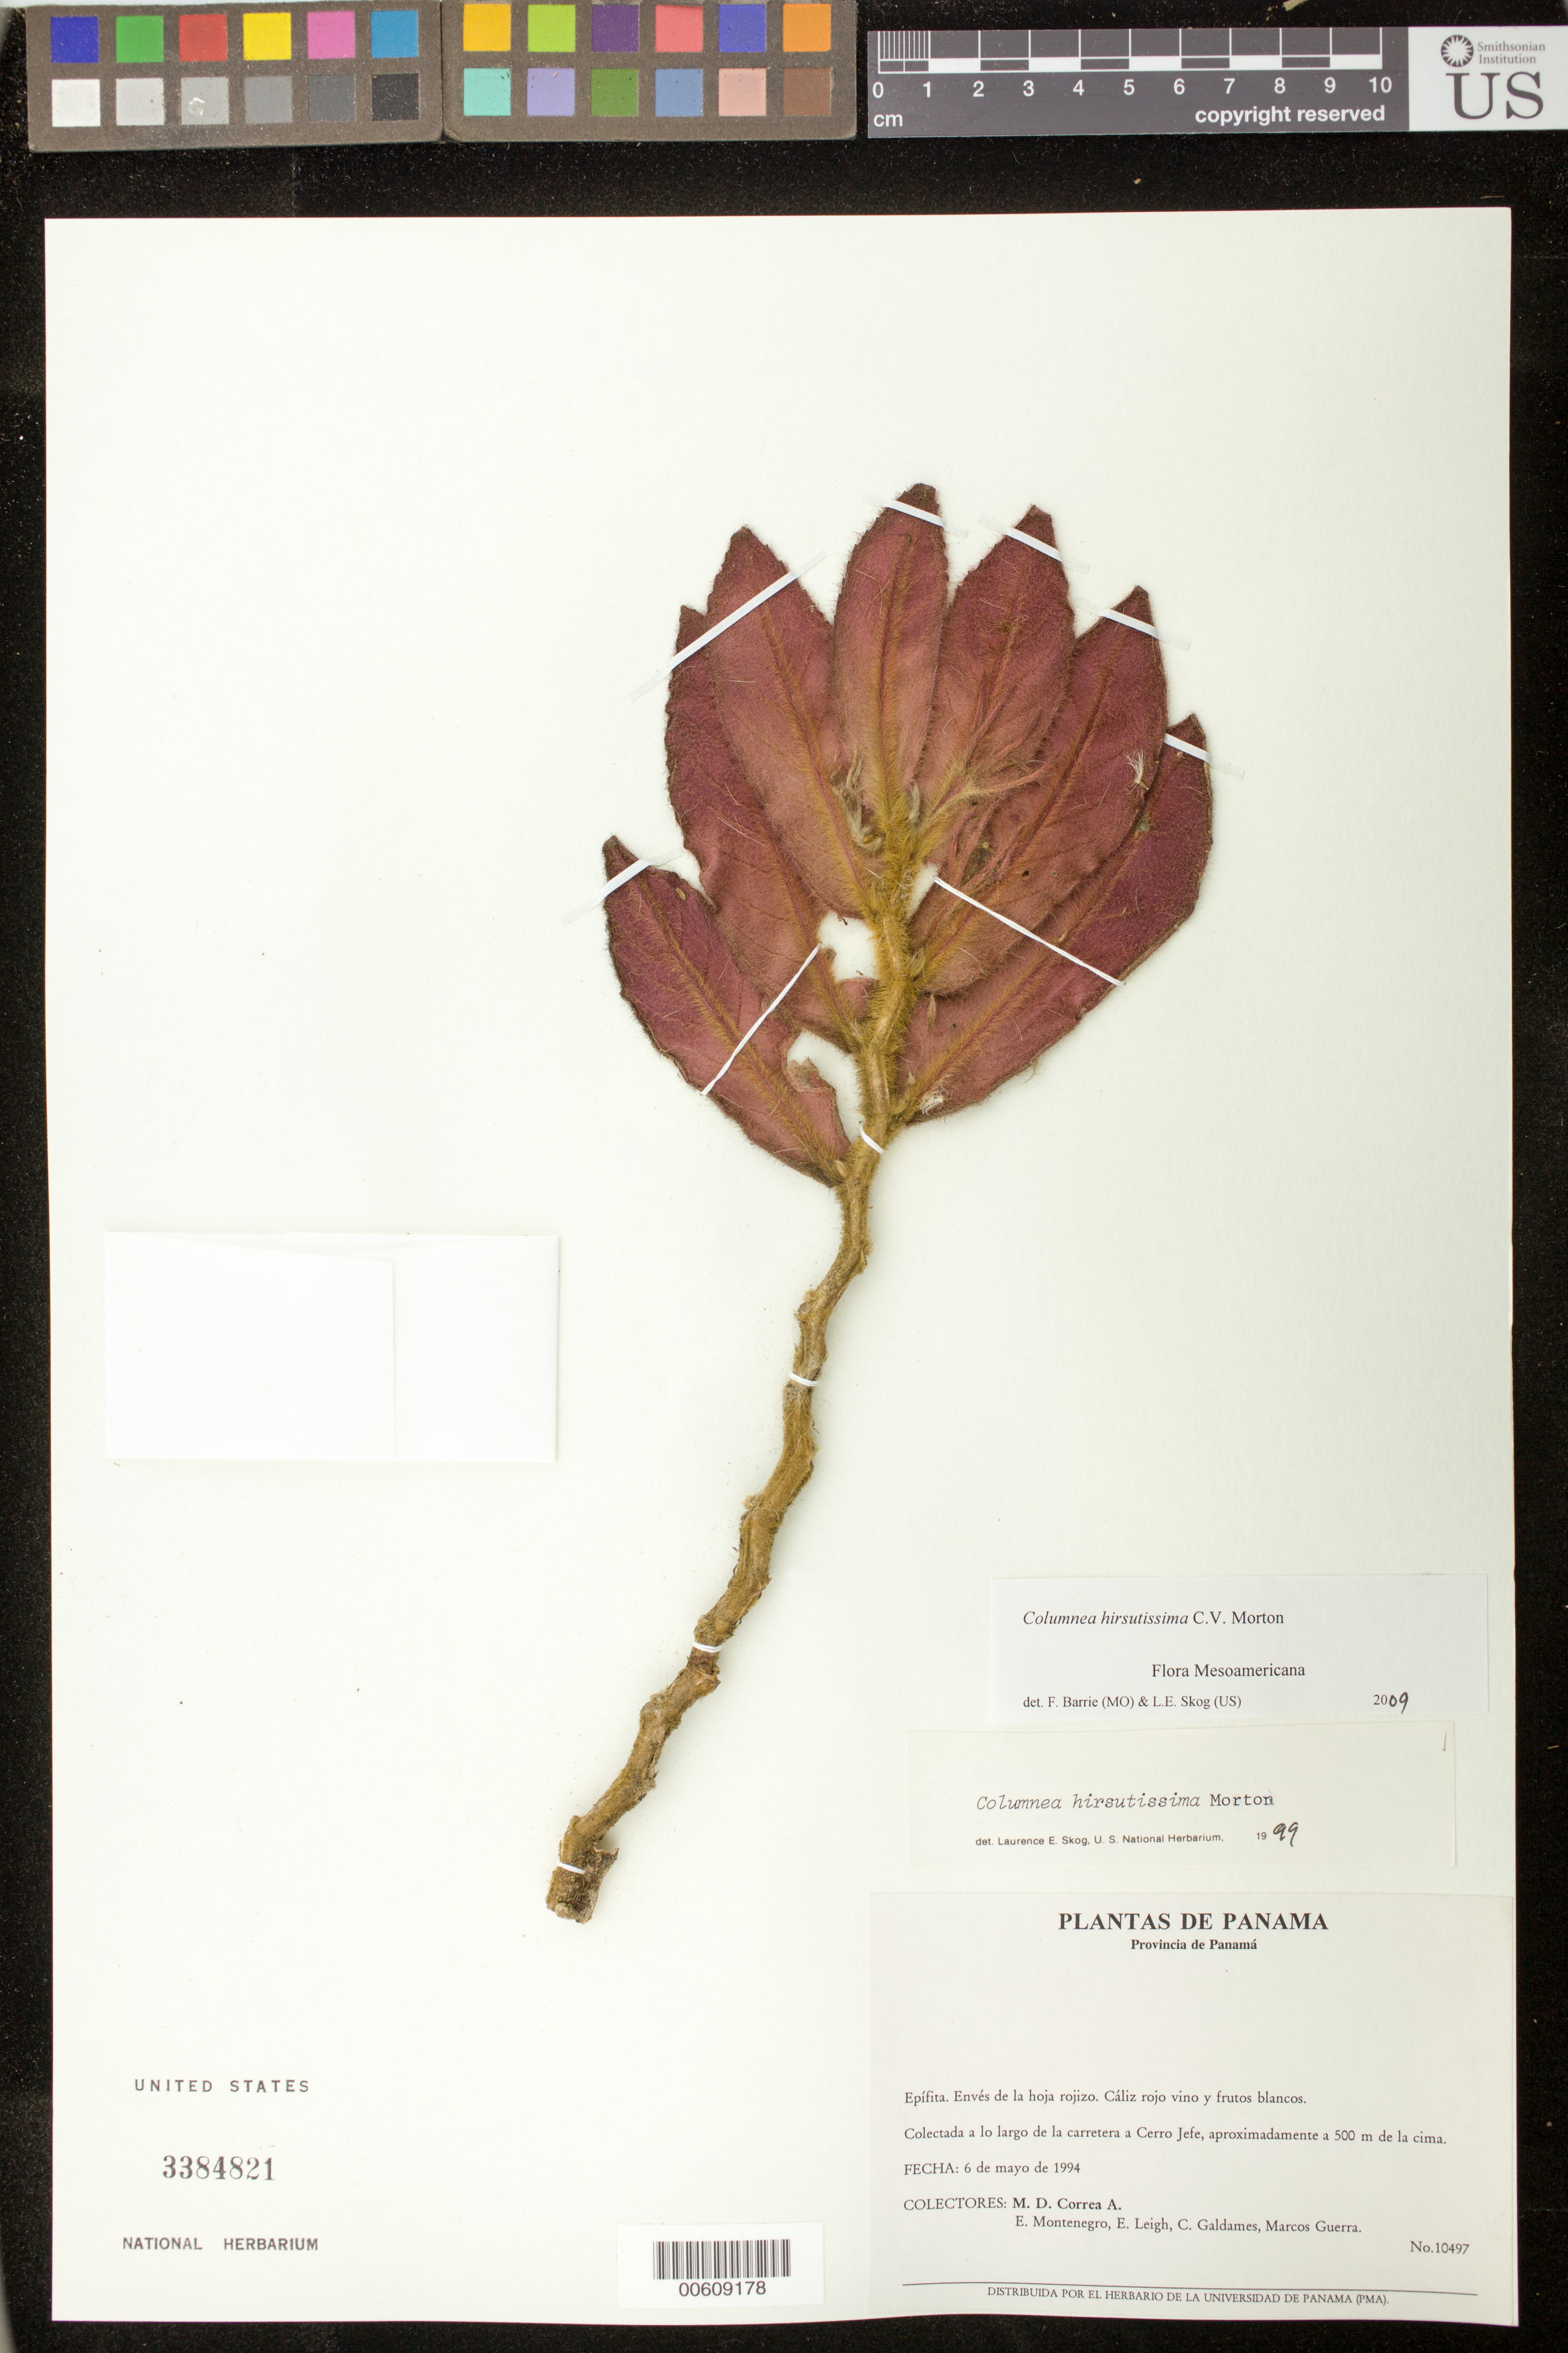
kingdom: Plantae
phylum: Tracheophyta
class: Magnoliopsida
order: Lamiales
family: Gesneriaceae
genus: Columnea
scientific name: Columnea hirsutissima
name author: C.V. Morton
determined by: Skog, Laurence E.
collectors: M. D. Corrêa-A., E. Montenegro, E. Leigh, C. Galdames & M. Guerra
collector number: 10497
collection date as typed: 06 May 1994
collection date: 1994-05-06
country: Panama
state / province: Panamá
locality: A lo largo de la carretera a Cerro Jefe, aprox. a 500 m de la cima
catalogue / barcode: US 3384821